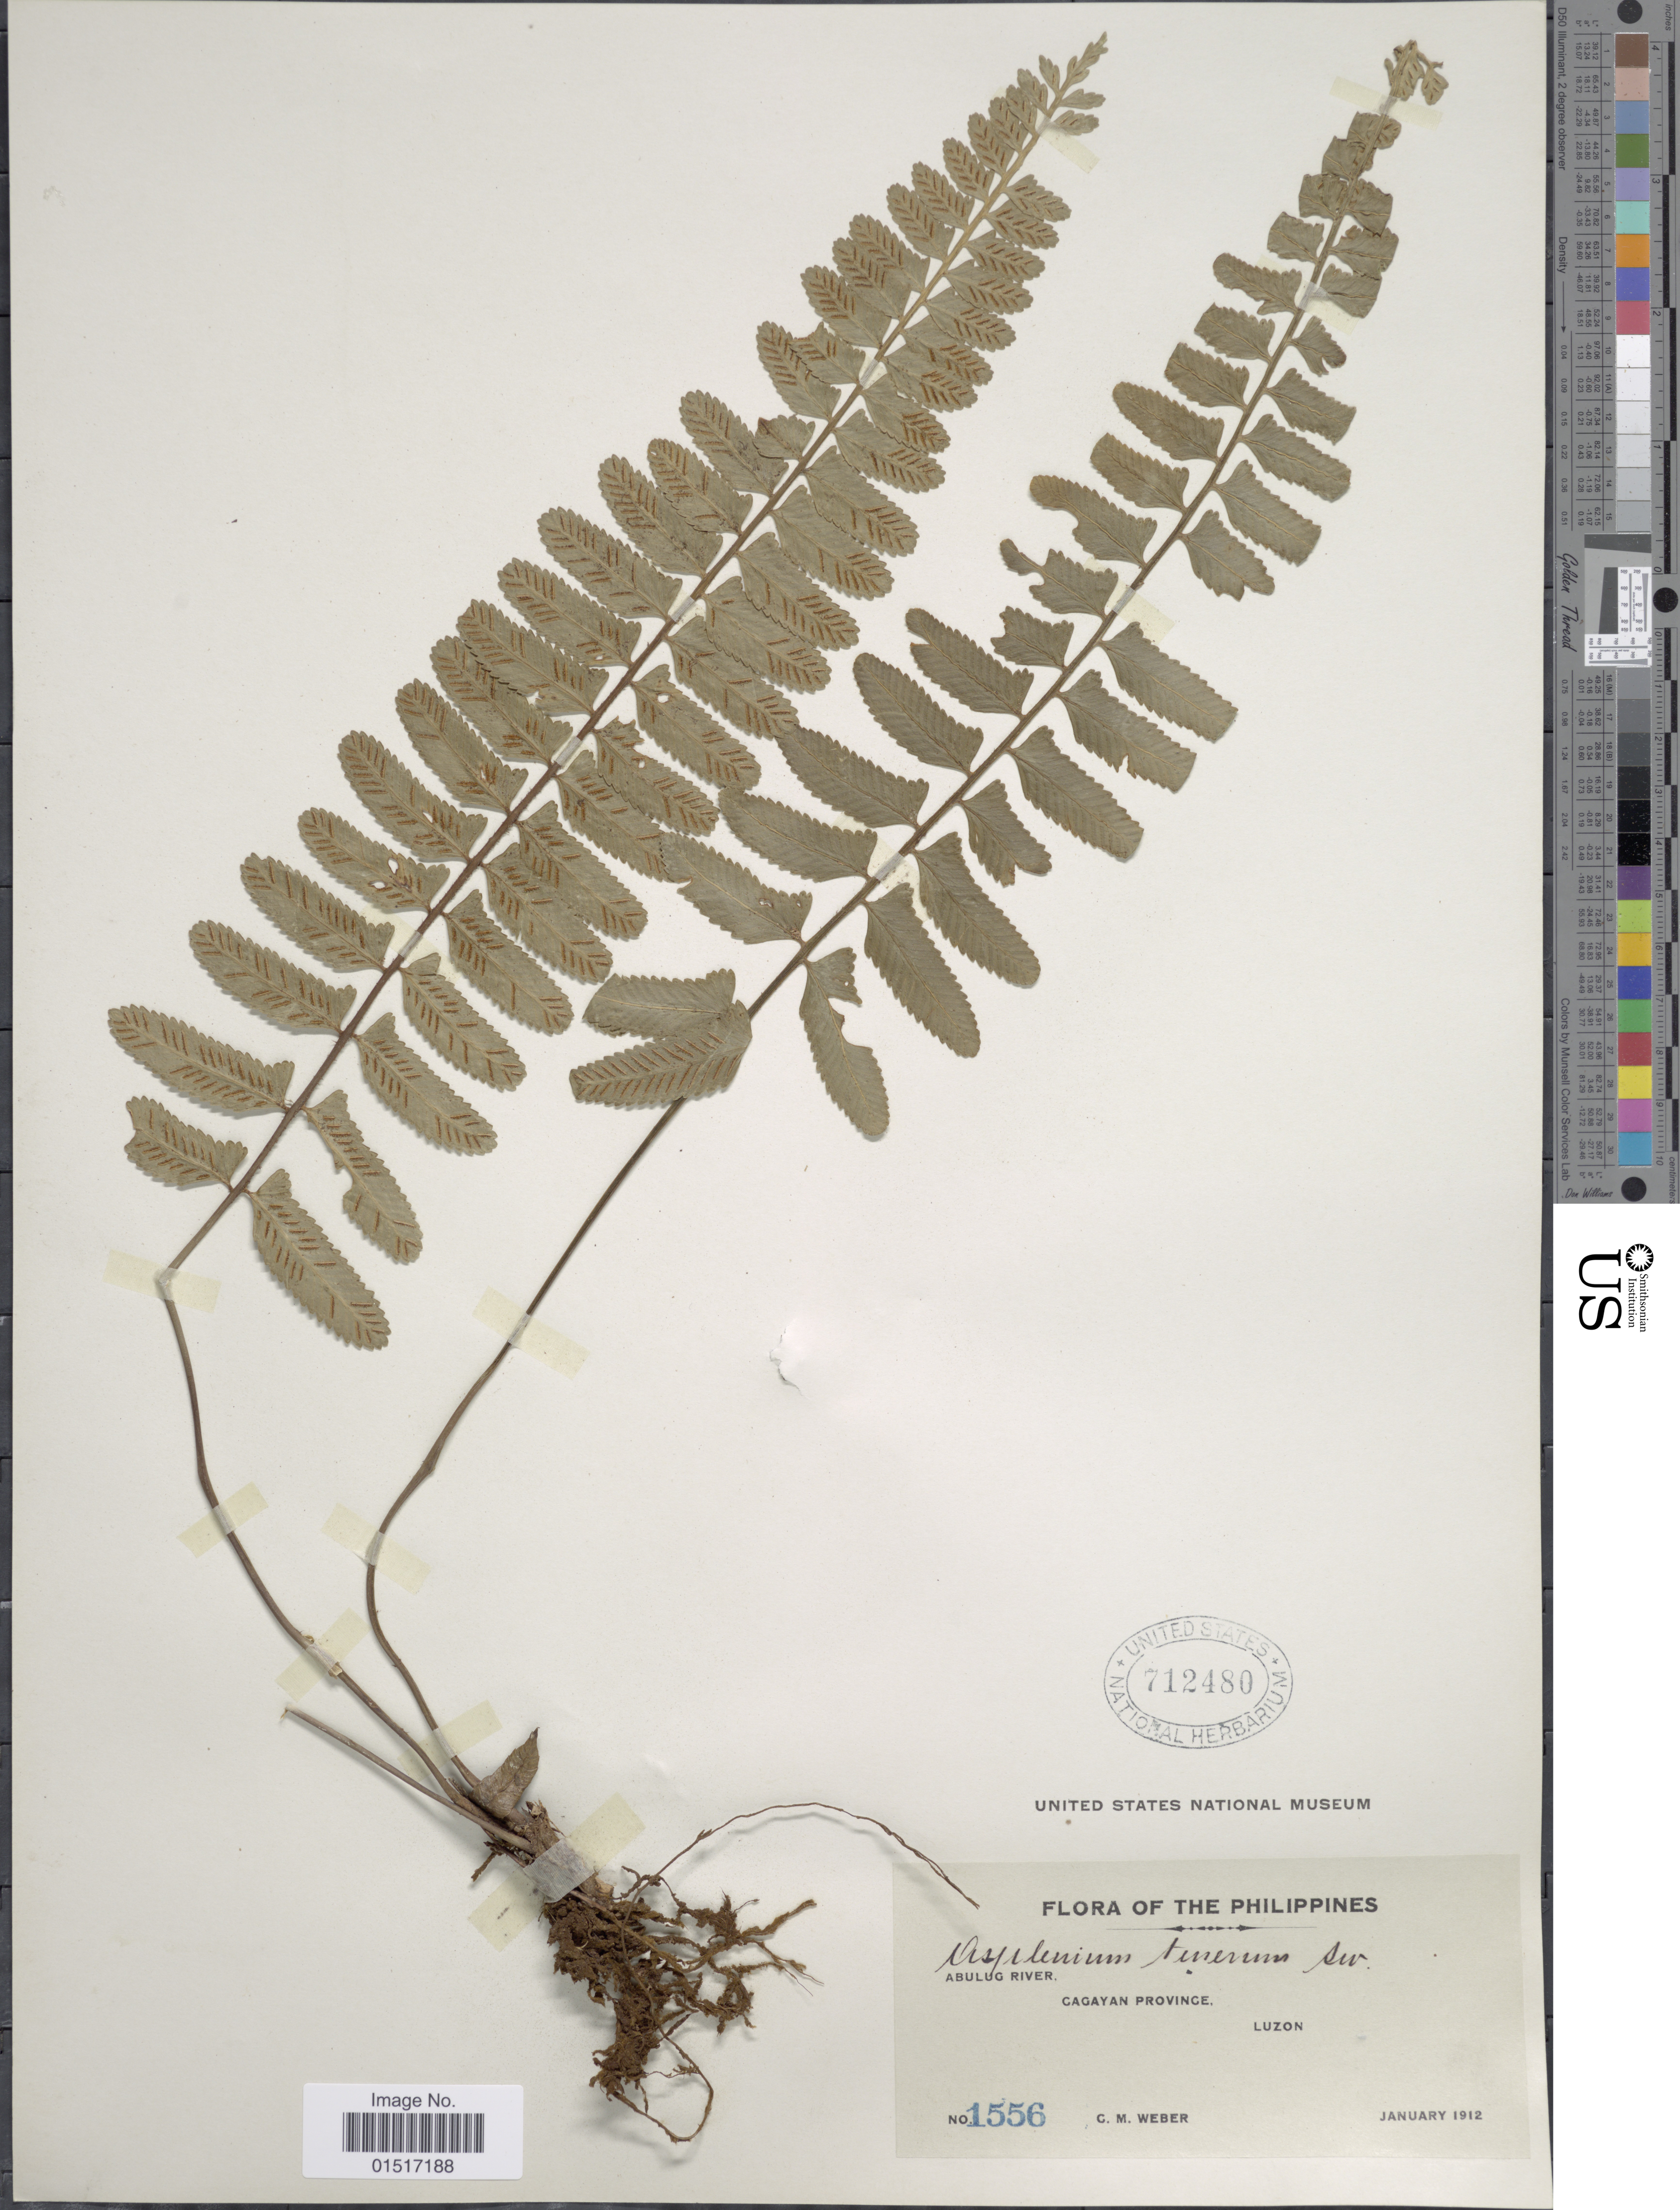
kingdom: Plantae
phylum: Tracheophyta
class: Polypodiopsida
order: Polypodiales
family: Aspleniaceae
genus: Asplenium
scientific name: Asplenium tenerum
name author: G. Forst.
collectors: C. M. Weber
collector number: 1556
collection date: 1912-01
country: Philippines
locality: Abulug River. Cagayan Province, Luzon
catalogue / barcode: US 712480